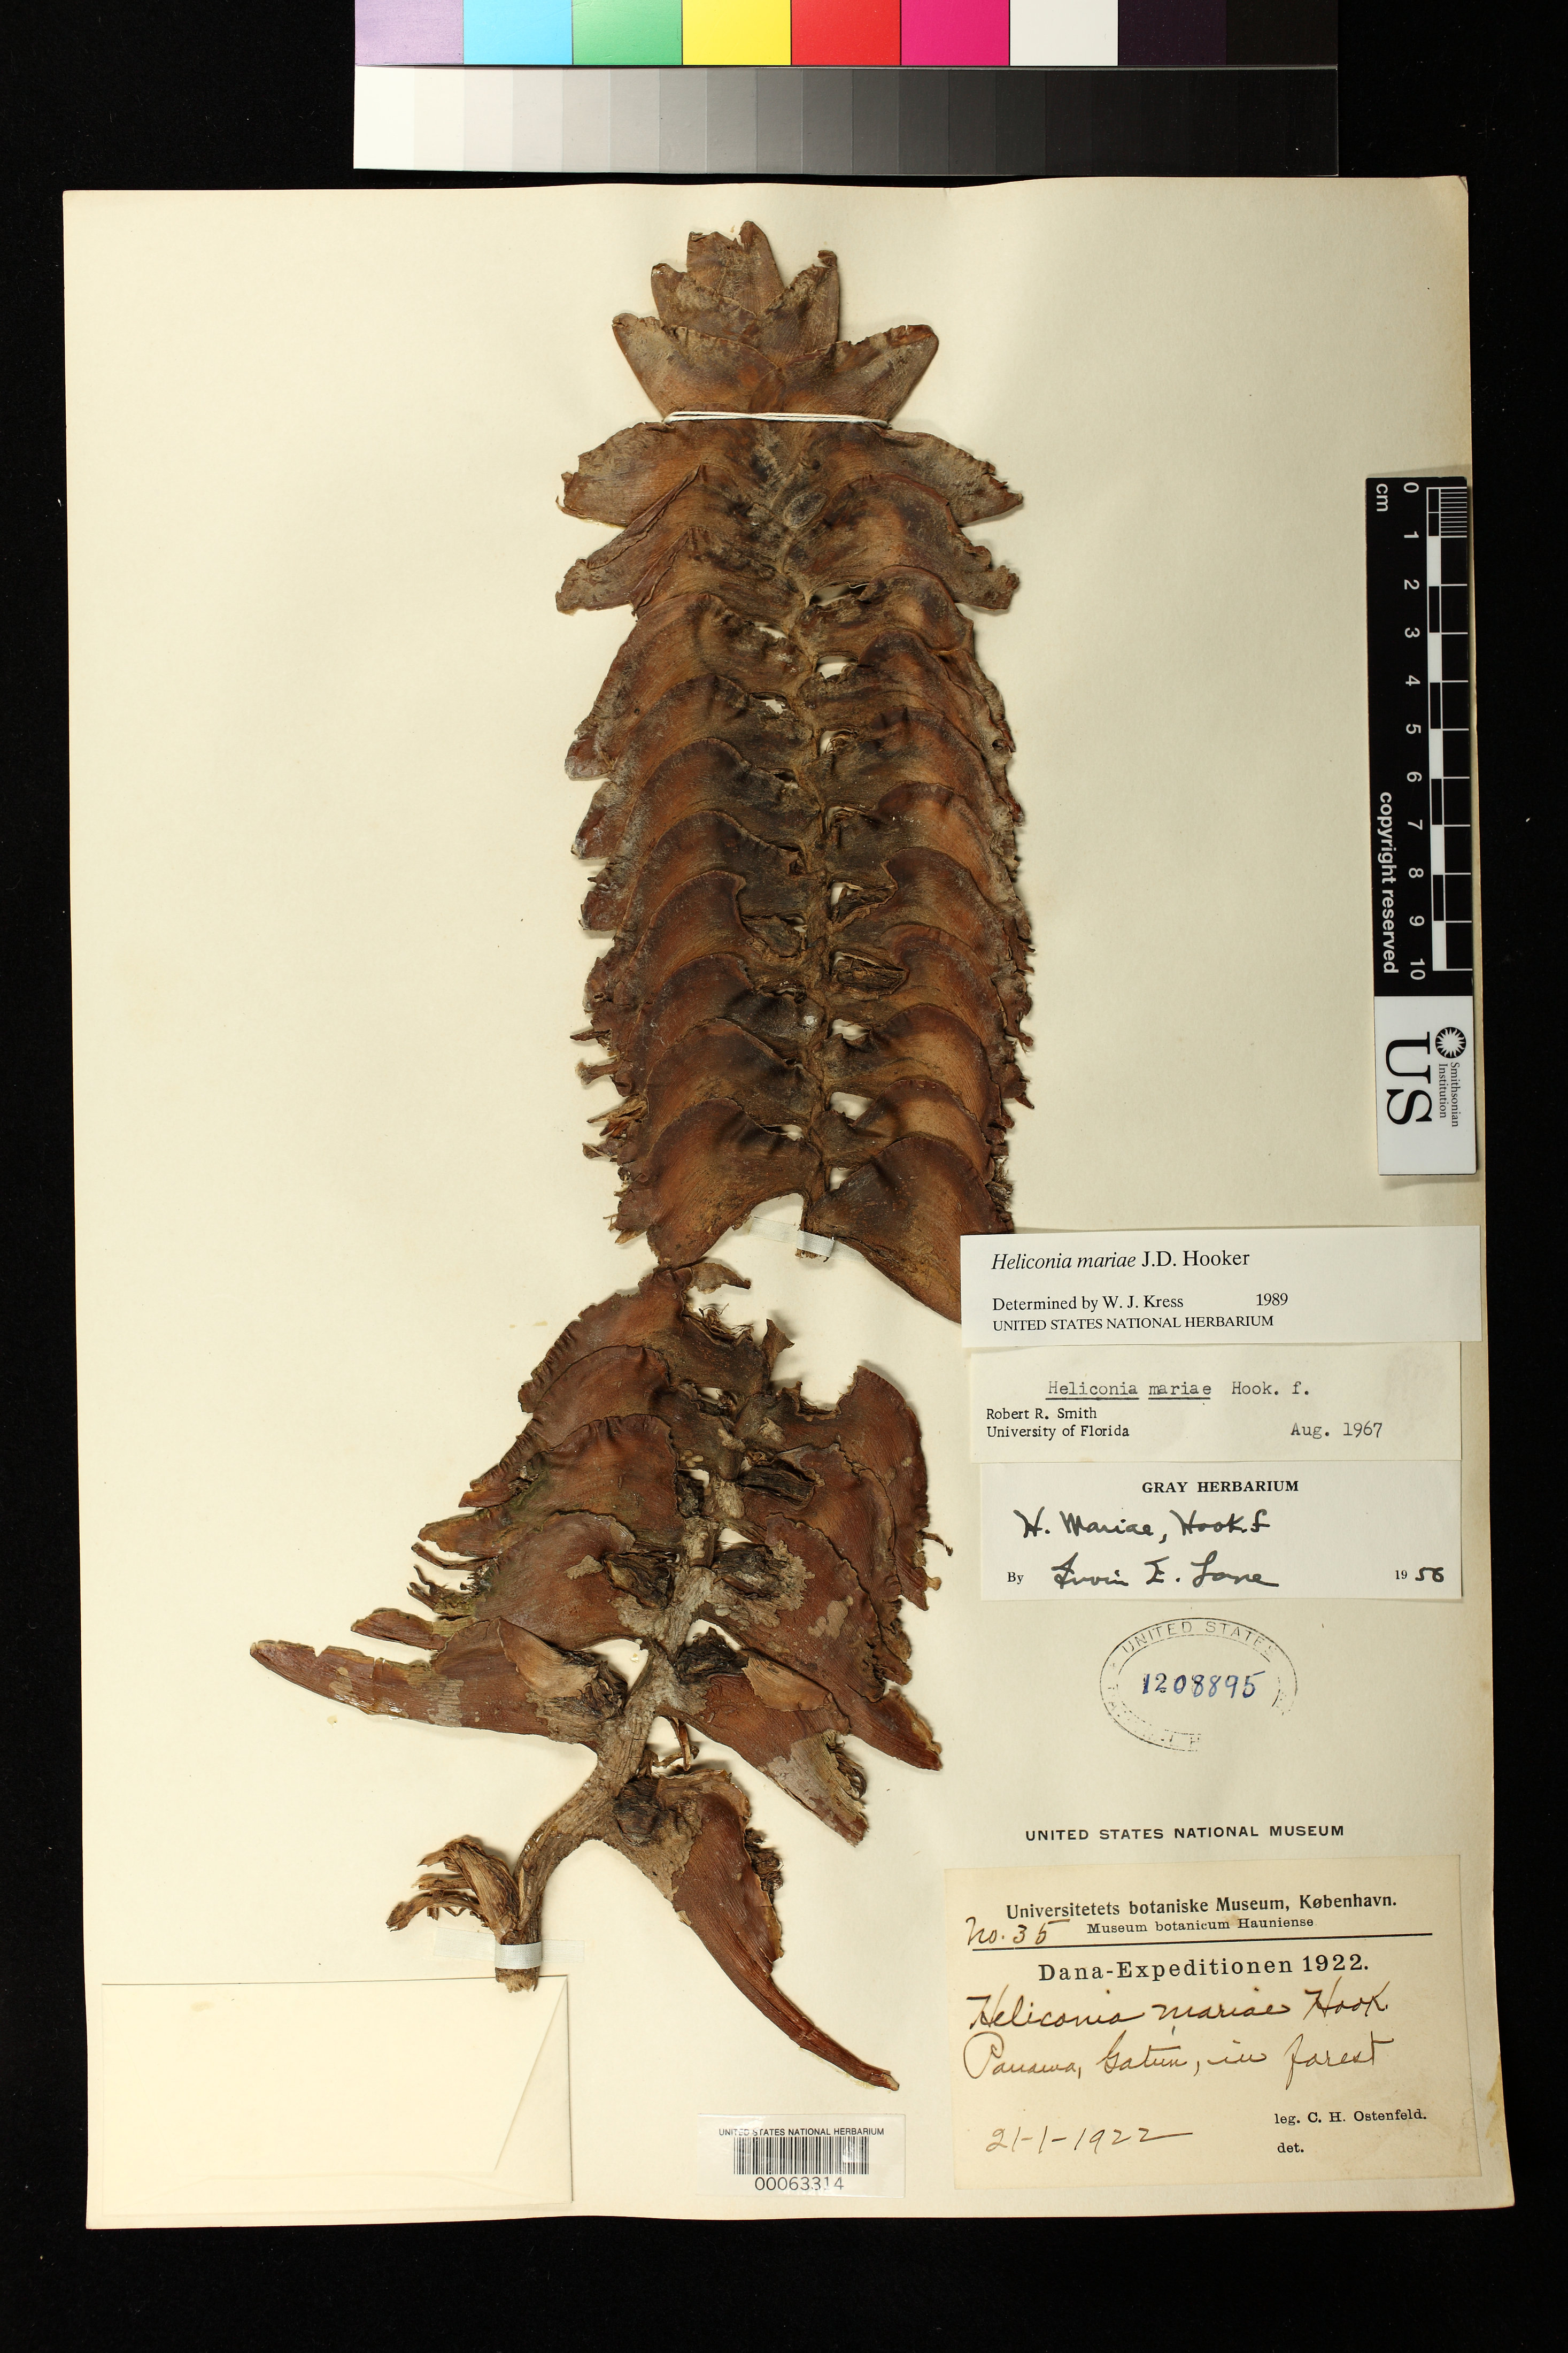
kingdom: Plantae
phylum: Tracheophyta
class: Liliopsida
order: Zingiberales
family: Heliconiaceae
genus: Heliconia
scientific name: Heliconia mariae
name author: Hook. f.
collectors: C. E. H. Ostenfeld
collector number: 35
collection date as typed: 21 Jan 1922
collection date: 1922-01-21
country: Panama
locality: Gatun, in forest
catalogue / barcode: US 1208895